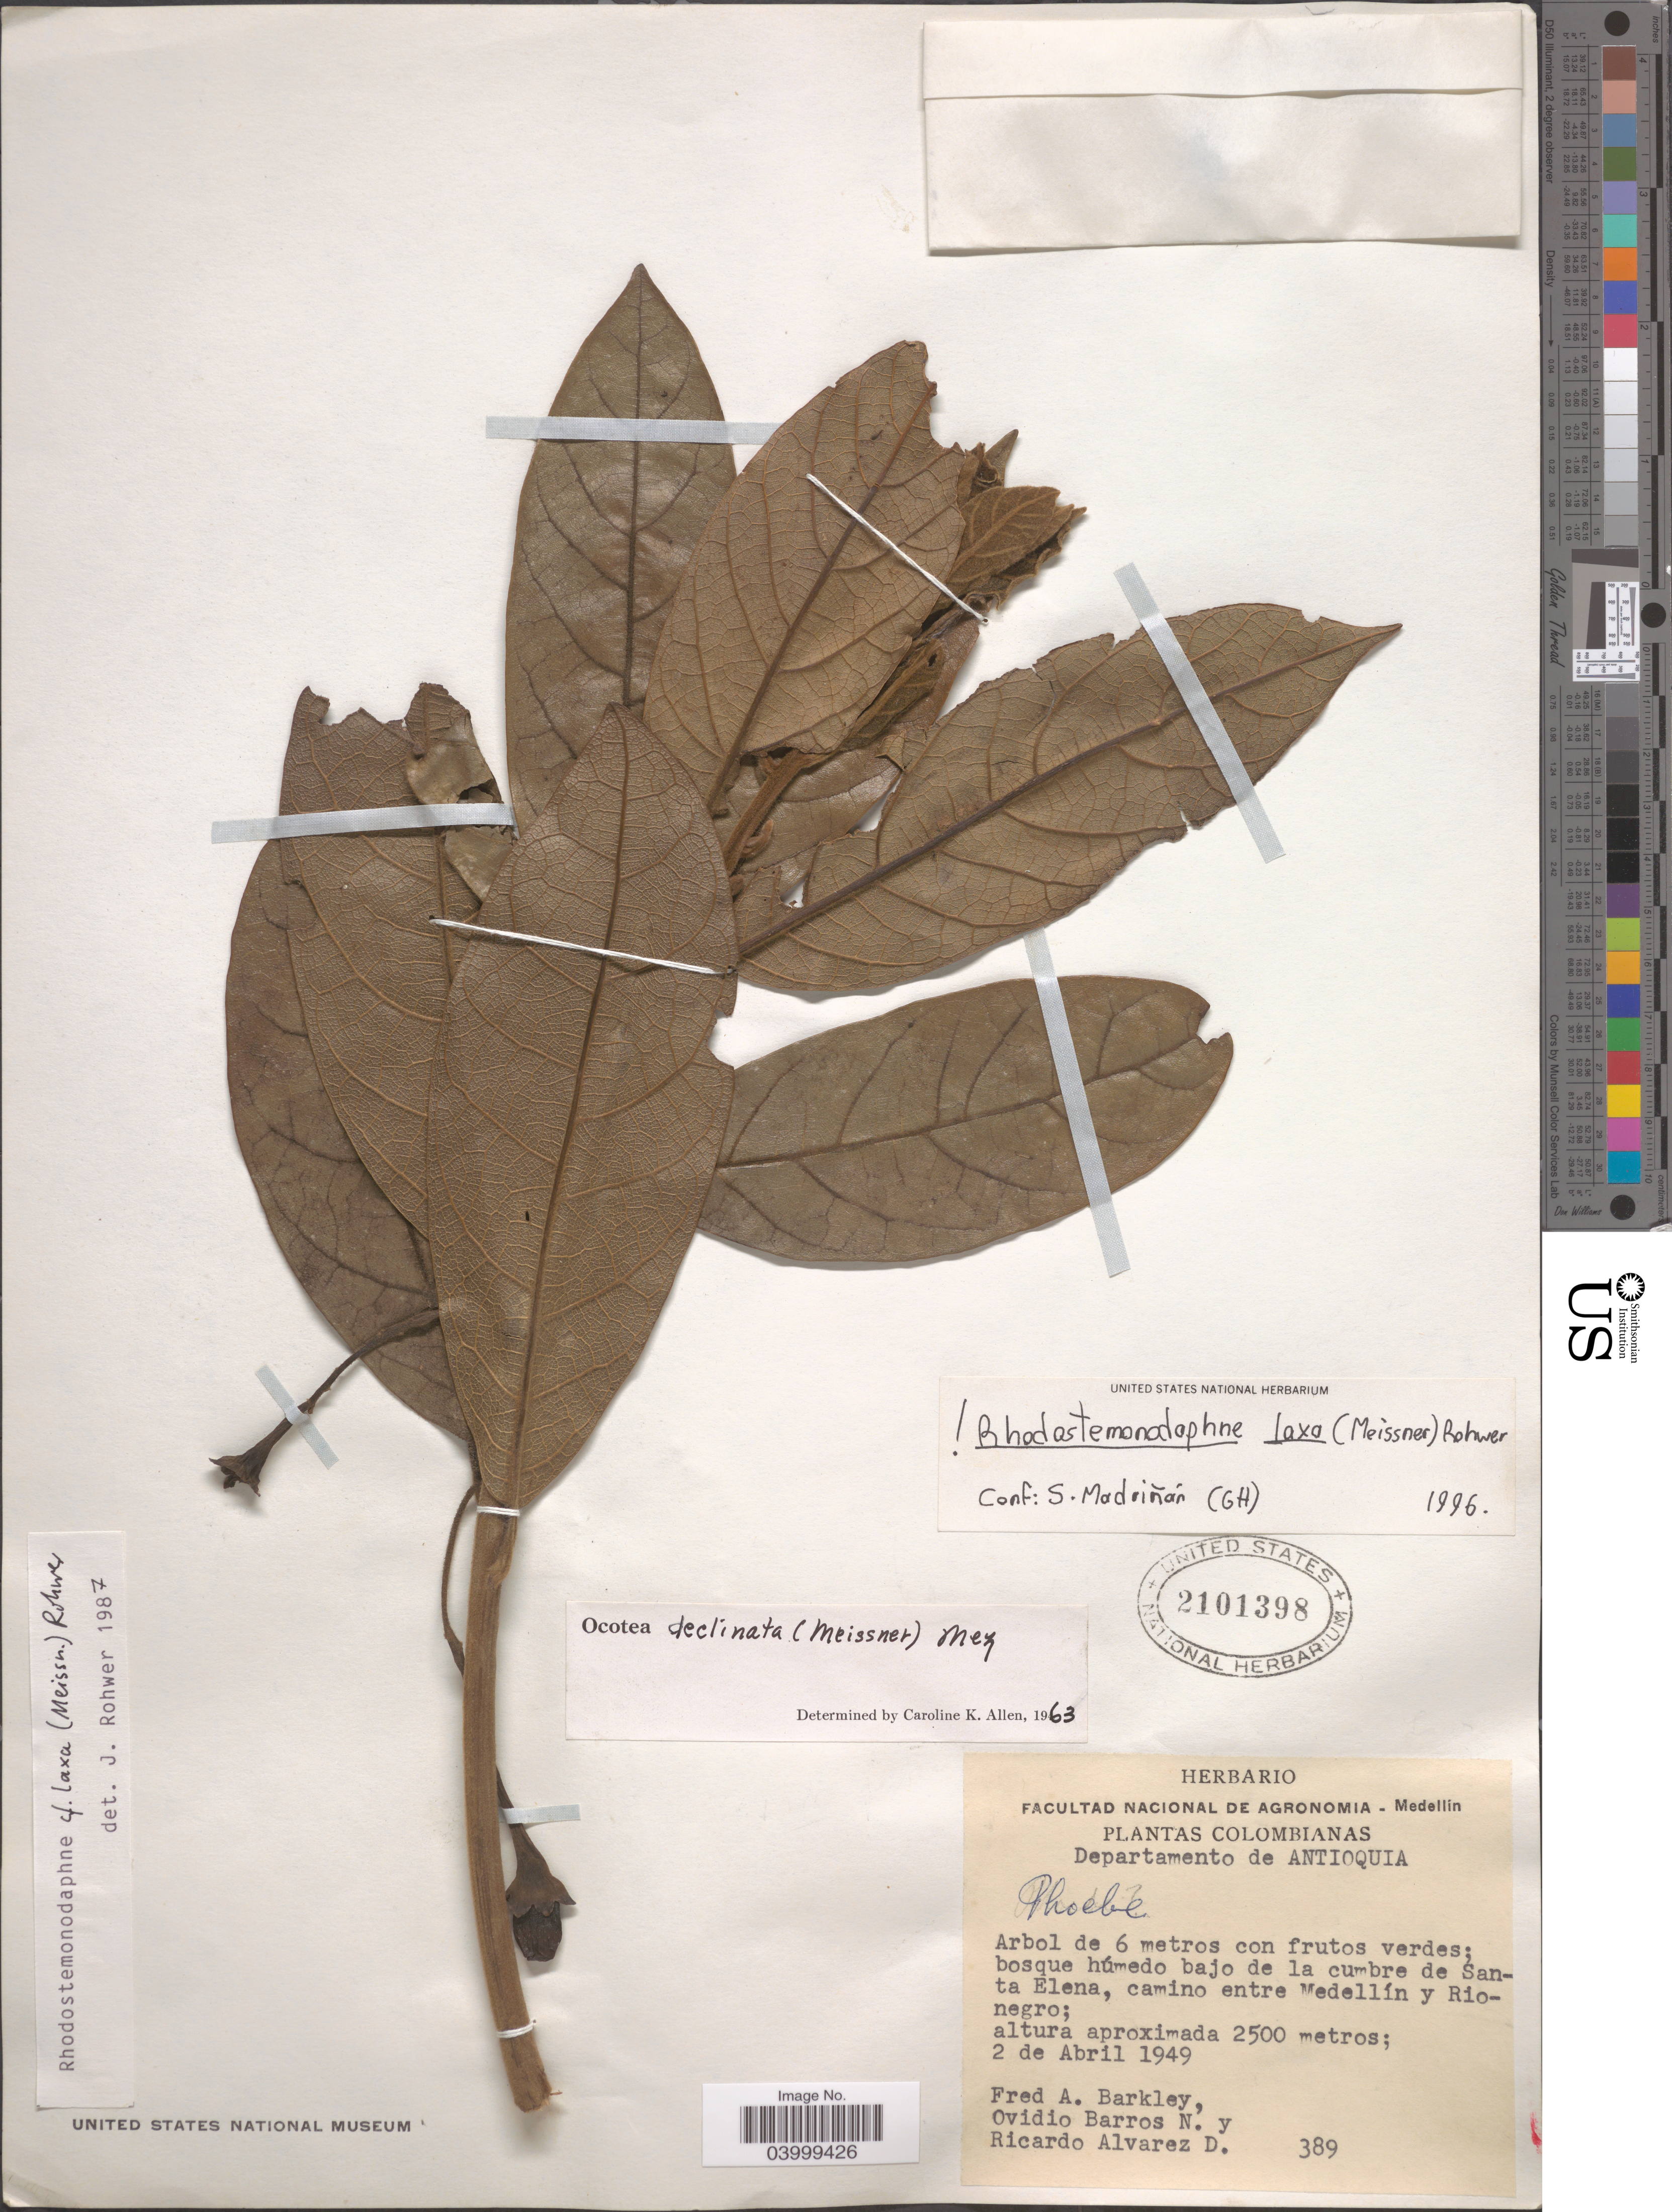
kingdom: Plantae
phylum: Tracheophyta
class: Magnoliopsida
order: Laurales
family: Lauraceae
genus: Rhodostemonodaphne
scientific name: Rhodostemonodaphne laxa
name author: (Meisn.) Rohwer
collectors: F. A. Barkley, O. Barros N. & R. Álvarez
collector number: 389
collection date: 1949-04-02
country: Colombia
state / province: Antioquia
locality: Departamento de Antioquia. La cumbre de Santa Elena, camino entre Medellín y Rio-negro.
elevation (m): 2500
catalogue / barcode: US 2101398